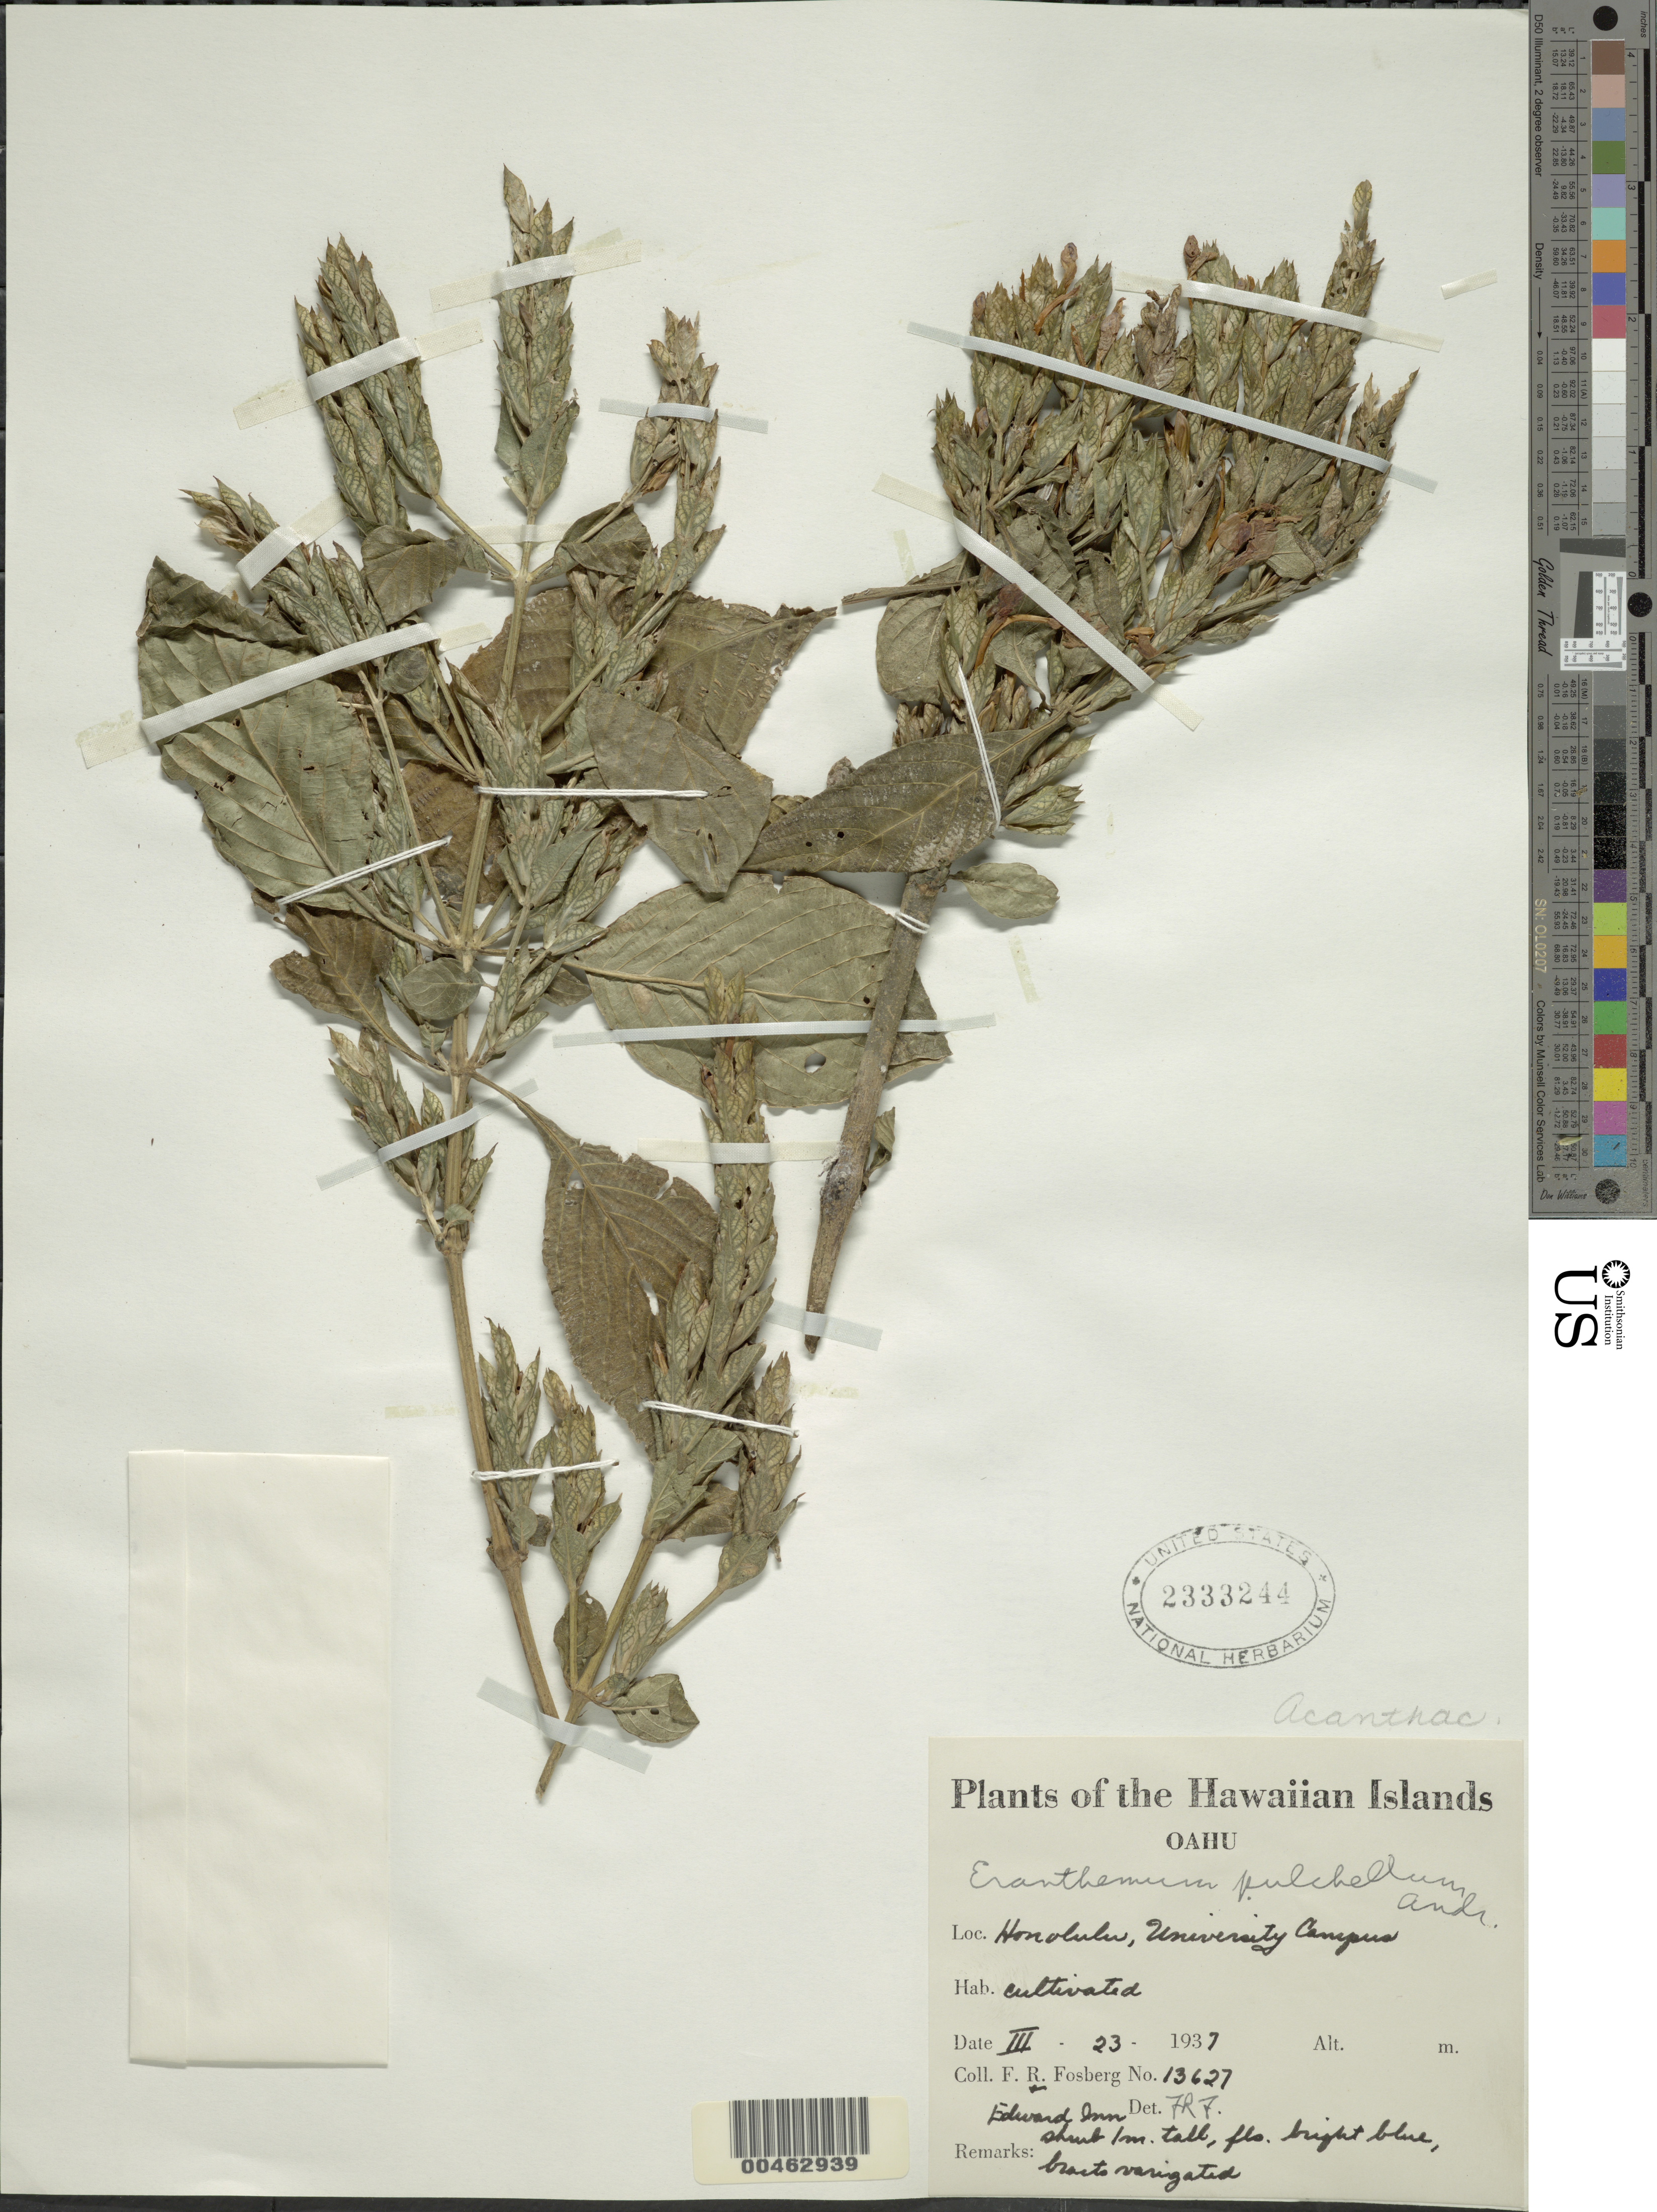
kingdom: Plantae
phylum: Tracheophyta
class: Magnoliopsida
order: Lamiales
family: Acanthaceae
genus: Eranthemum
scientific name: Eranthemum pulchellum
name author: Andrews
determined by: Fosberg, F. R.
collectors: F. R. Fosberg & E. Inn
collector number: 13627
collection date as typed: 23 Mar 1937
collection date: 1937-03-23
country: United States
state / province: Hawaii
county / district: Honolulu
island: Oahu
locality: Honolulu, University Campus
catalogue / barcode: US 2333244